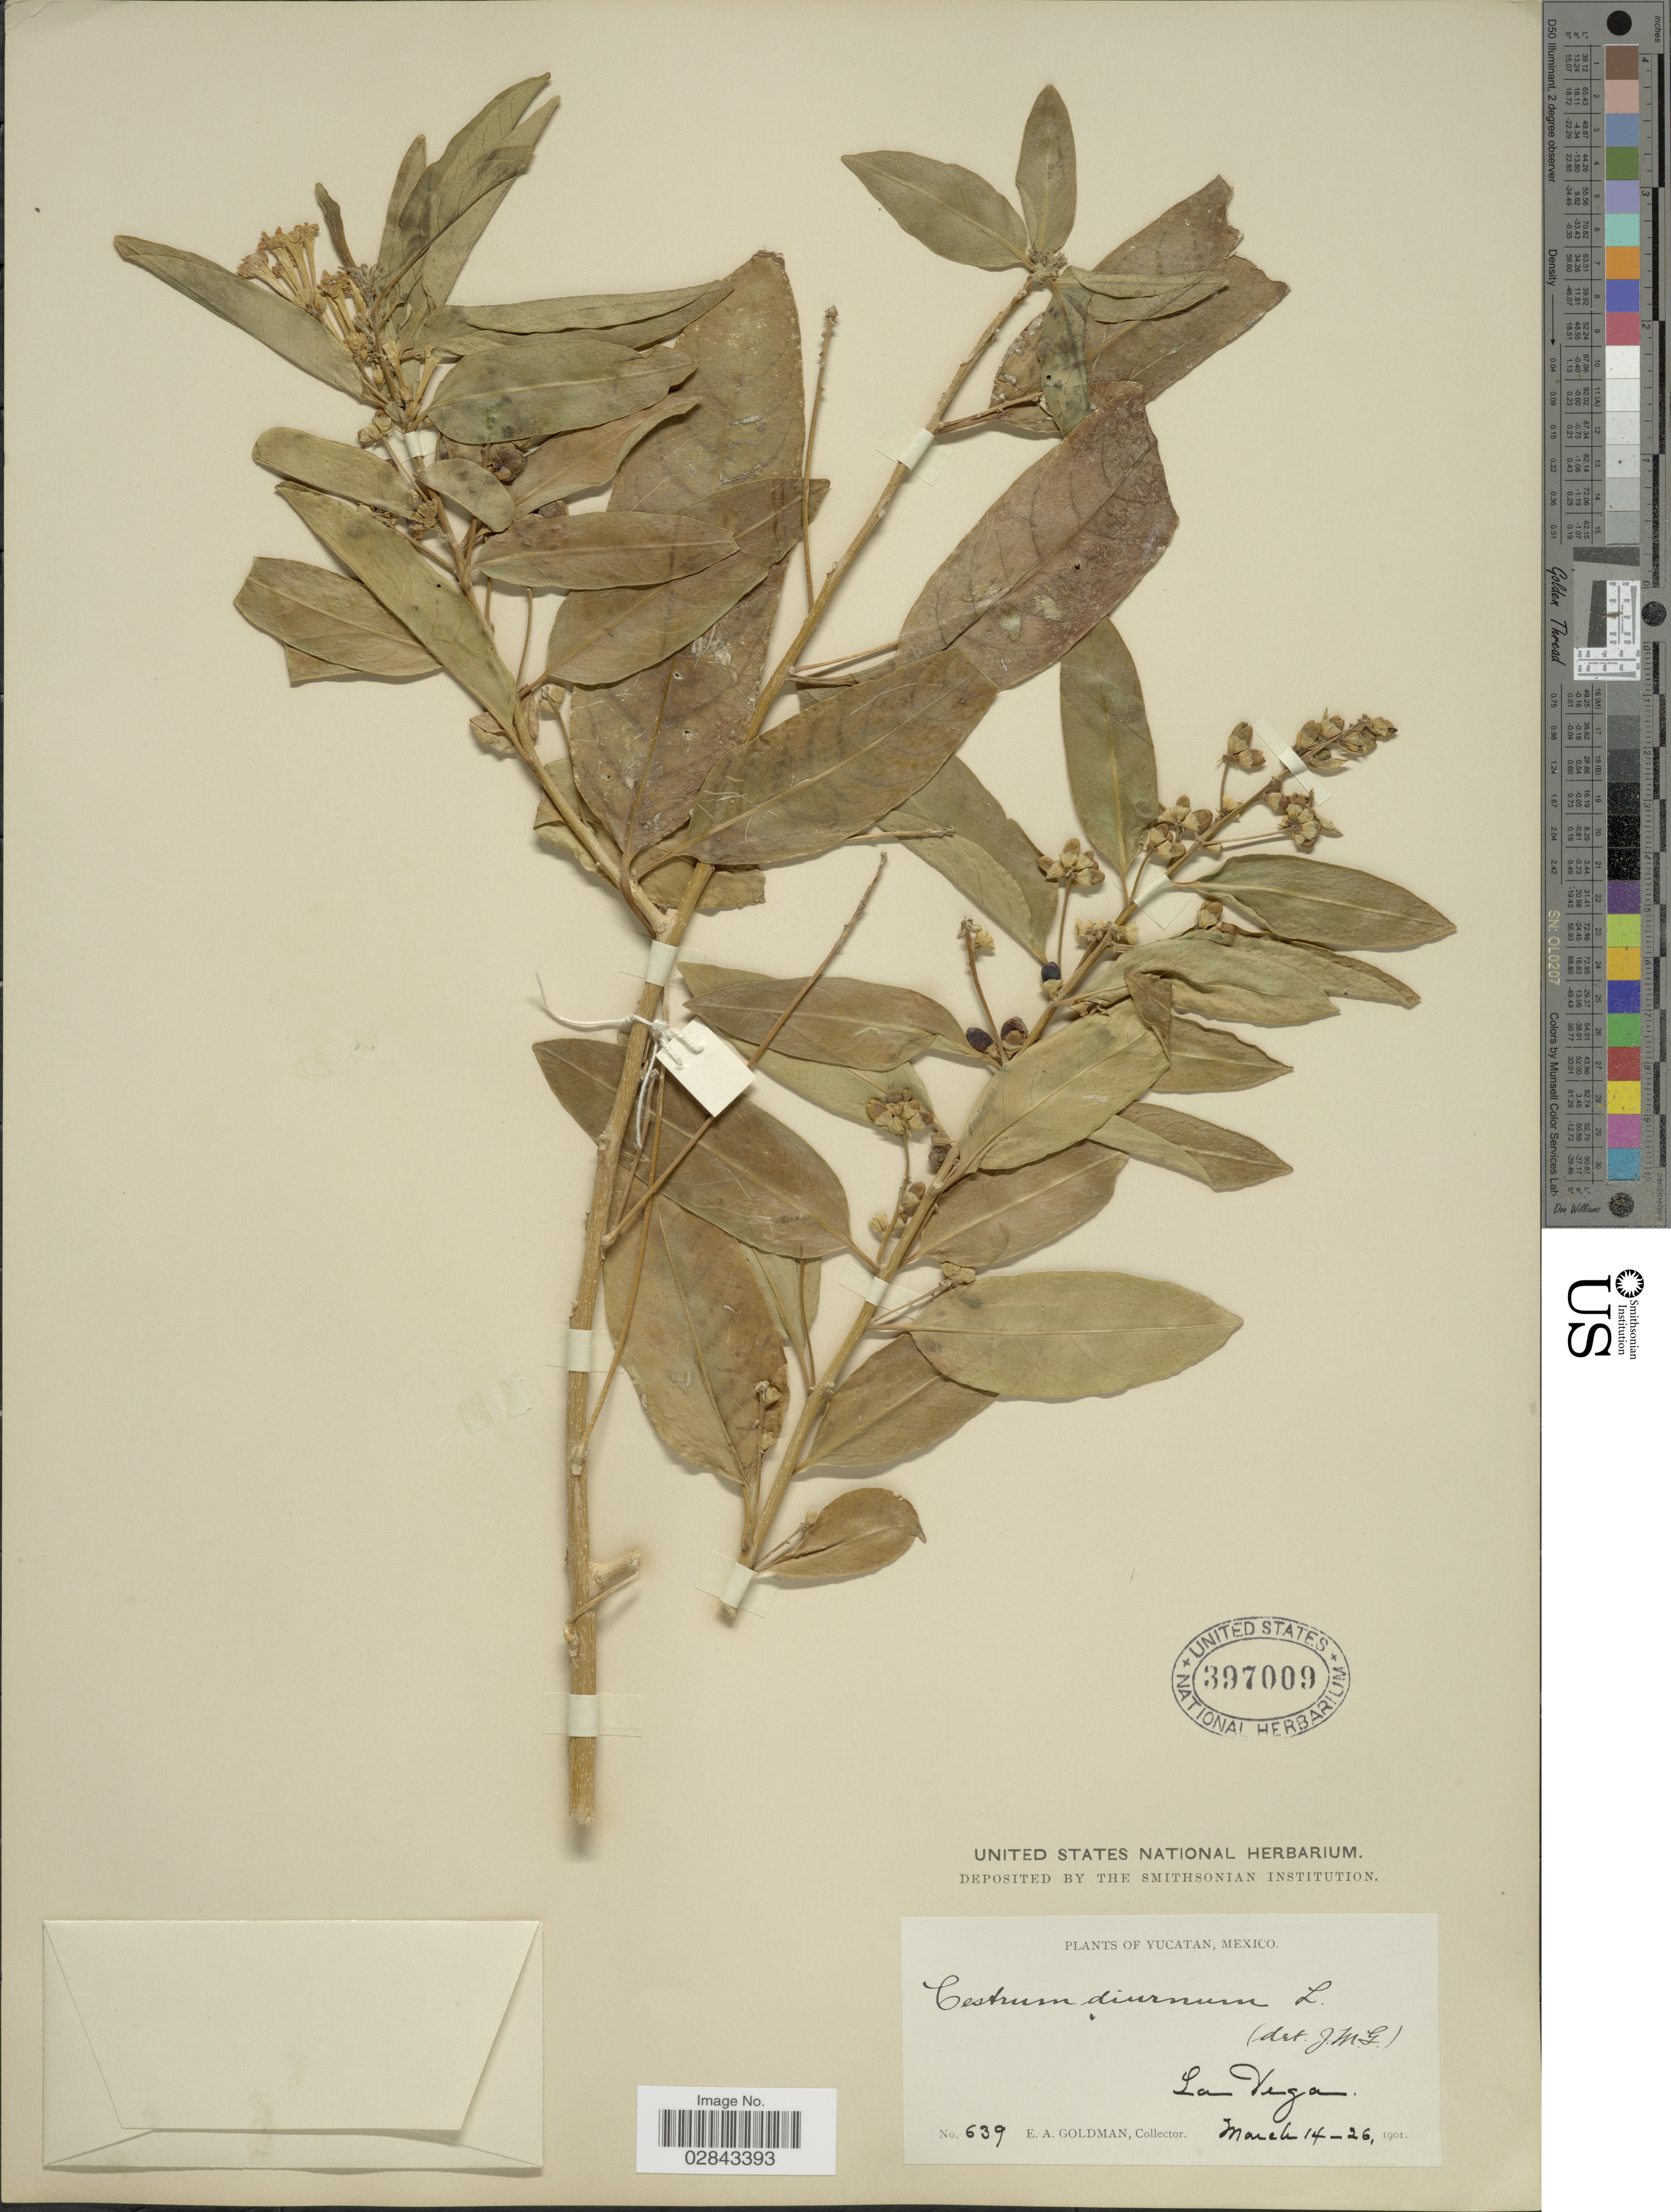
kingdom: Plantae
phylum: Tracheophyta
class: Magnoliopsida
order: Solanales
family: Solanaceae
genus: Cestrum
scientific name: Cestrum diurnum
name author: L.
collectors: E. A. Goldman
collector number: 639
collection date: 1901-03-14/1901-03-26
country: Mexico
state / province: Yucatán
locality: La Vega.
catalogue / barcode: US 397009